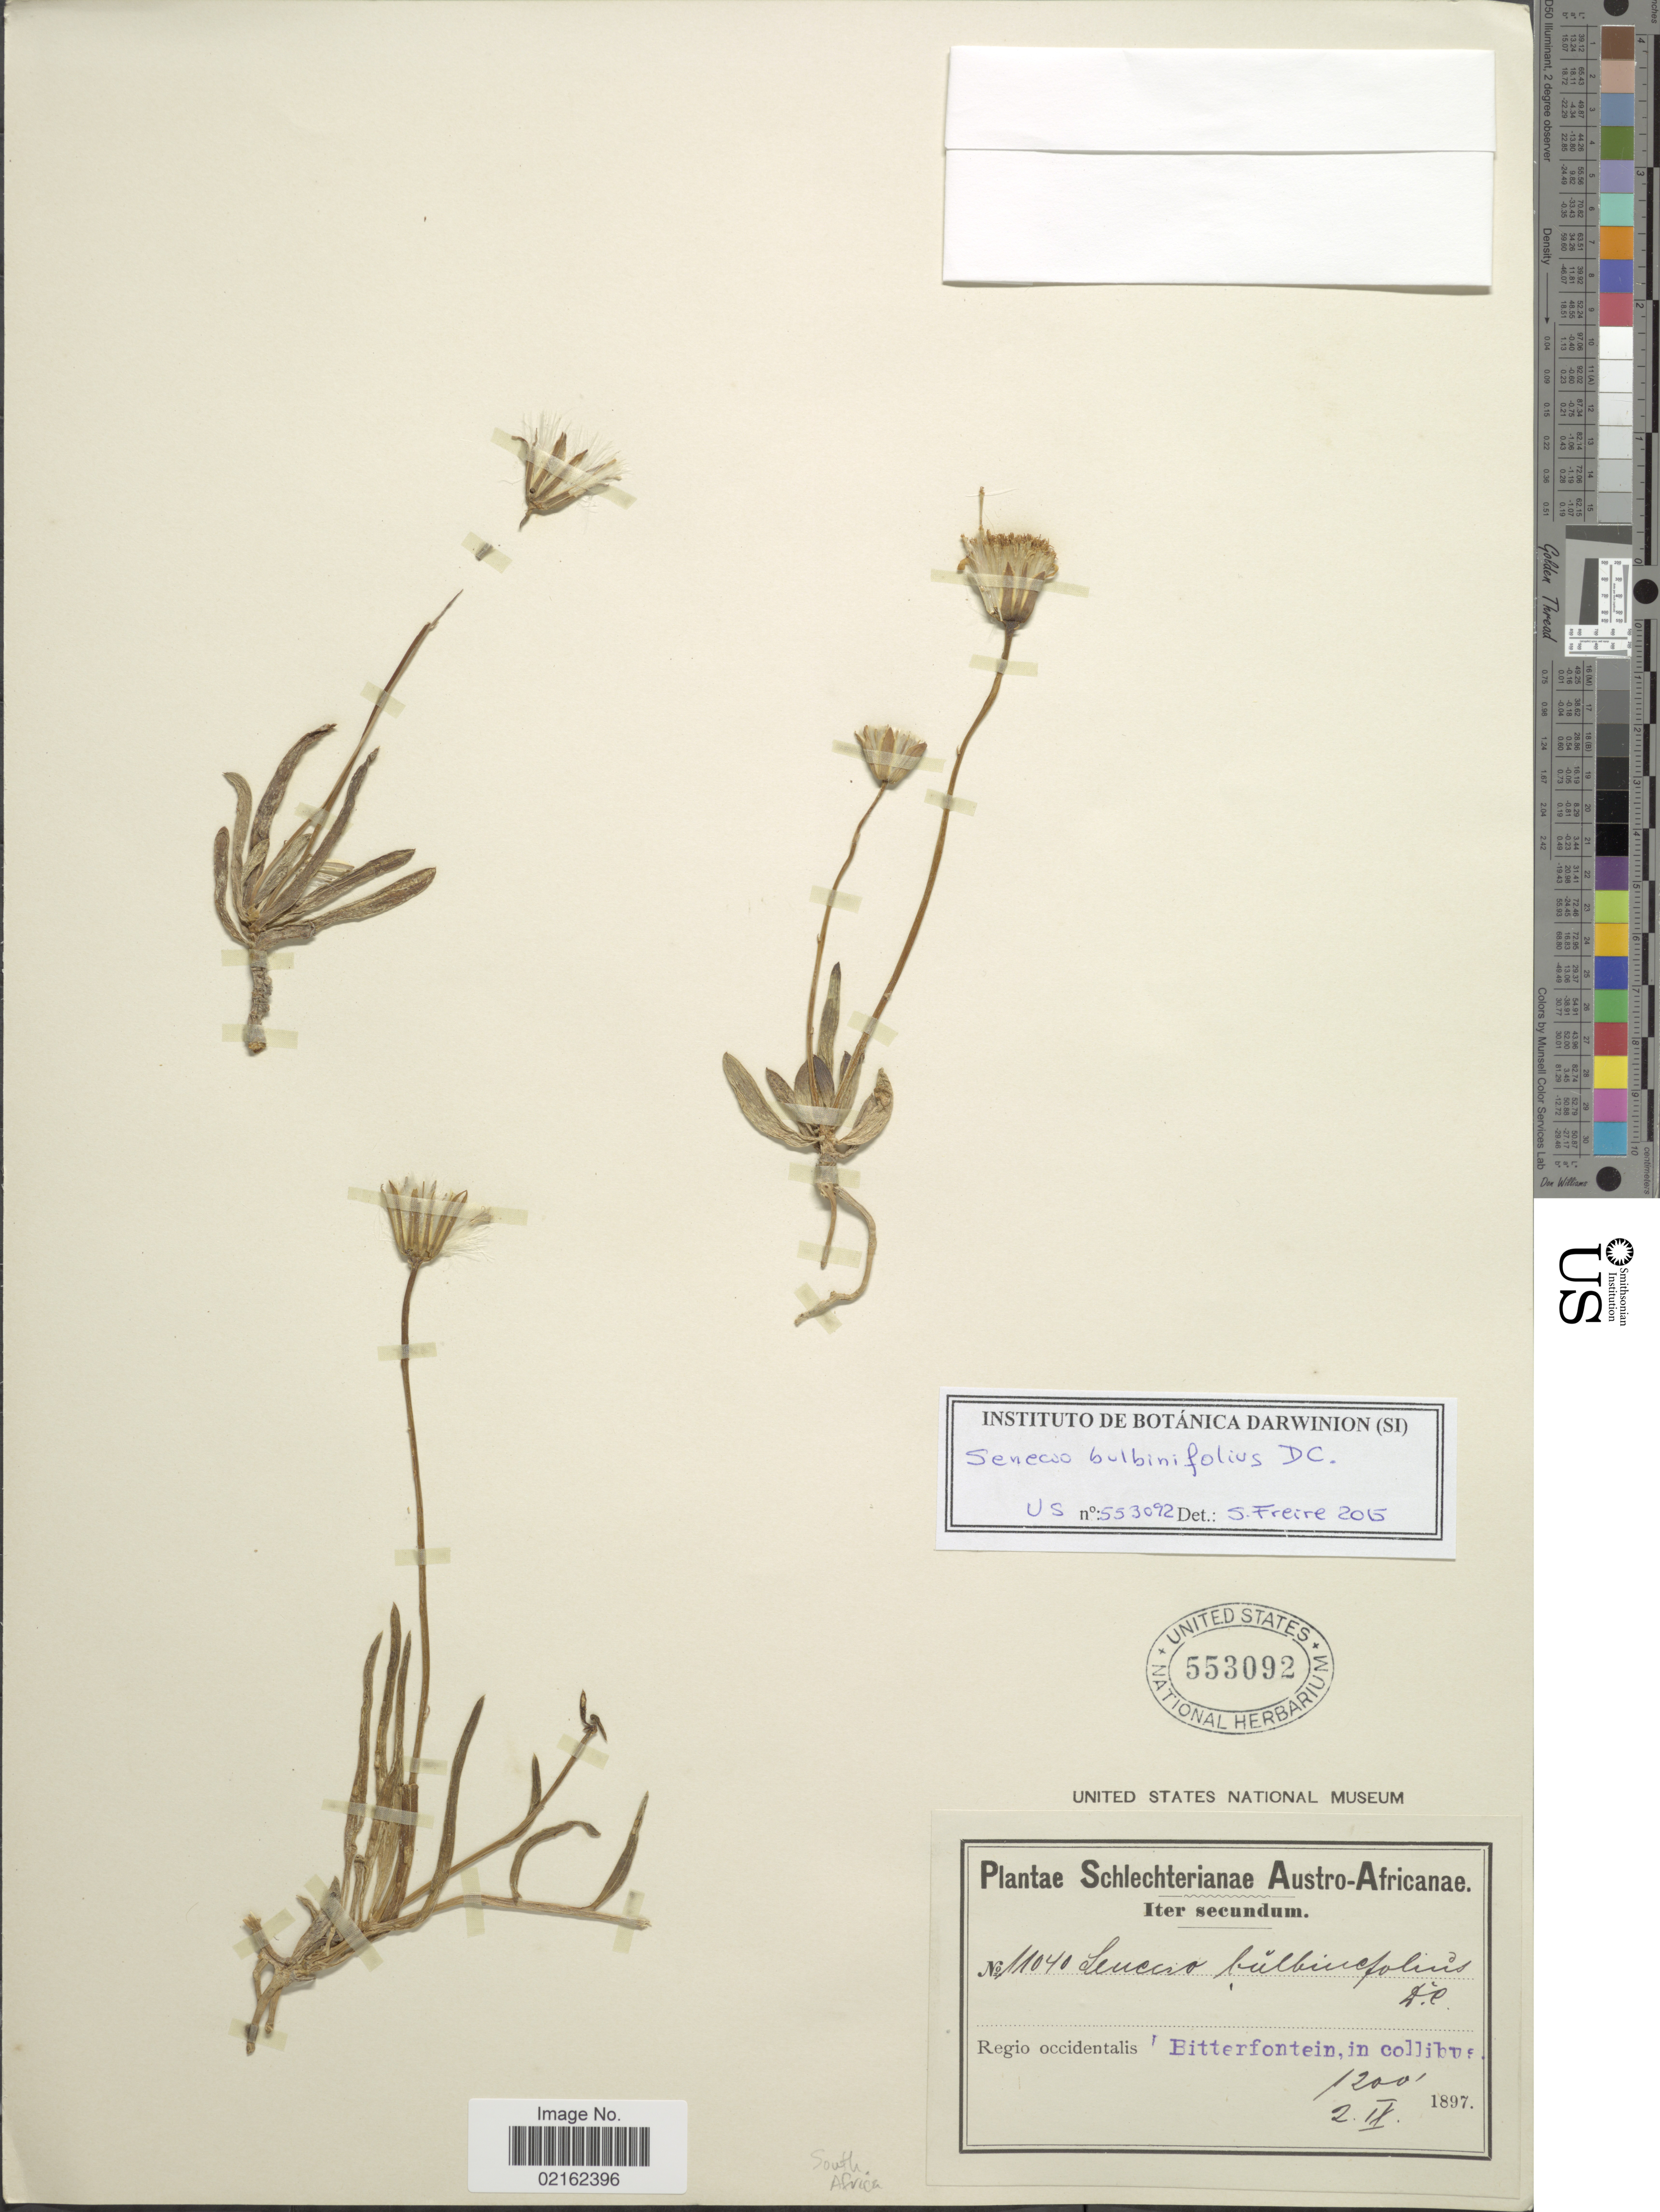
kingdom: Plantae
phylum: Tracheophyta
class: Magnoliopsida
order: Asterales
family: Asteraceae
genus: Senecio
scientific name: Senecio bulbinefolius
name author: DC.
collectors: Schlechter, --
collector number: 11040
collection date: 1897-09-02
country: South Africa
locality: Austro-Africanae, Bitterfontein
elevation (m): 366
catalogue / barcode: US 553092